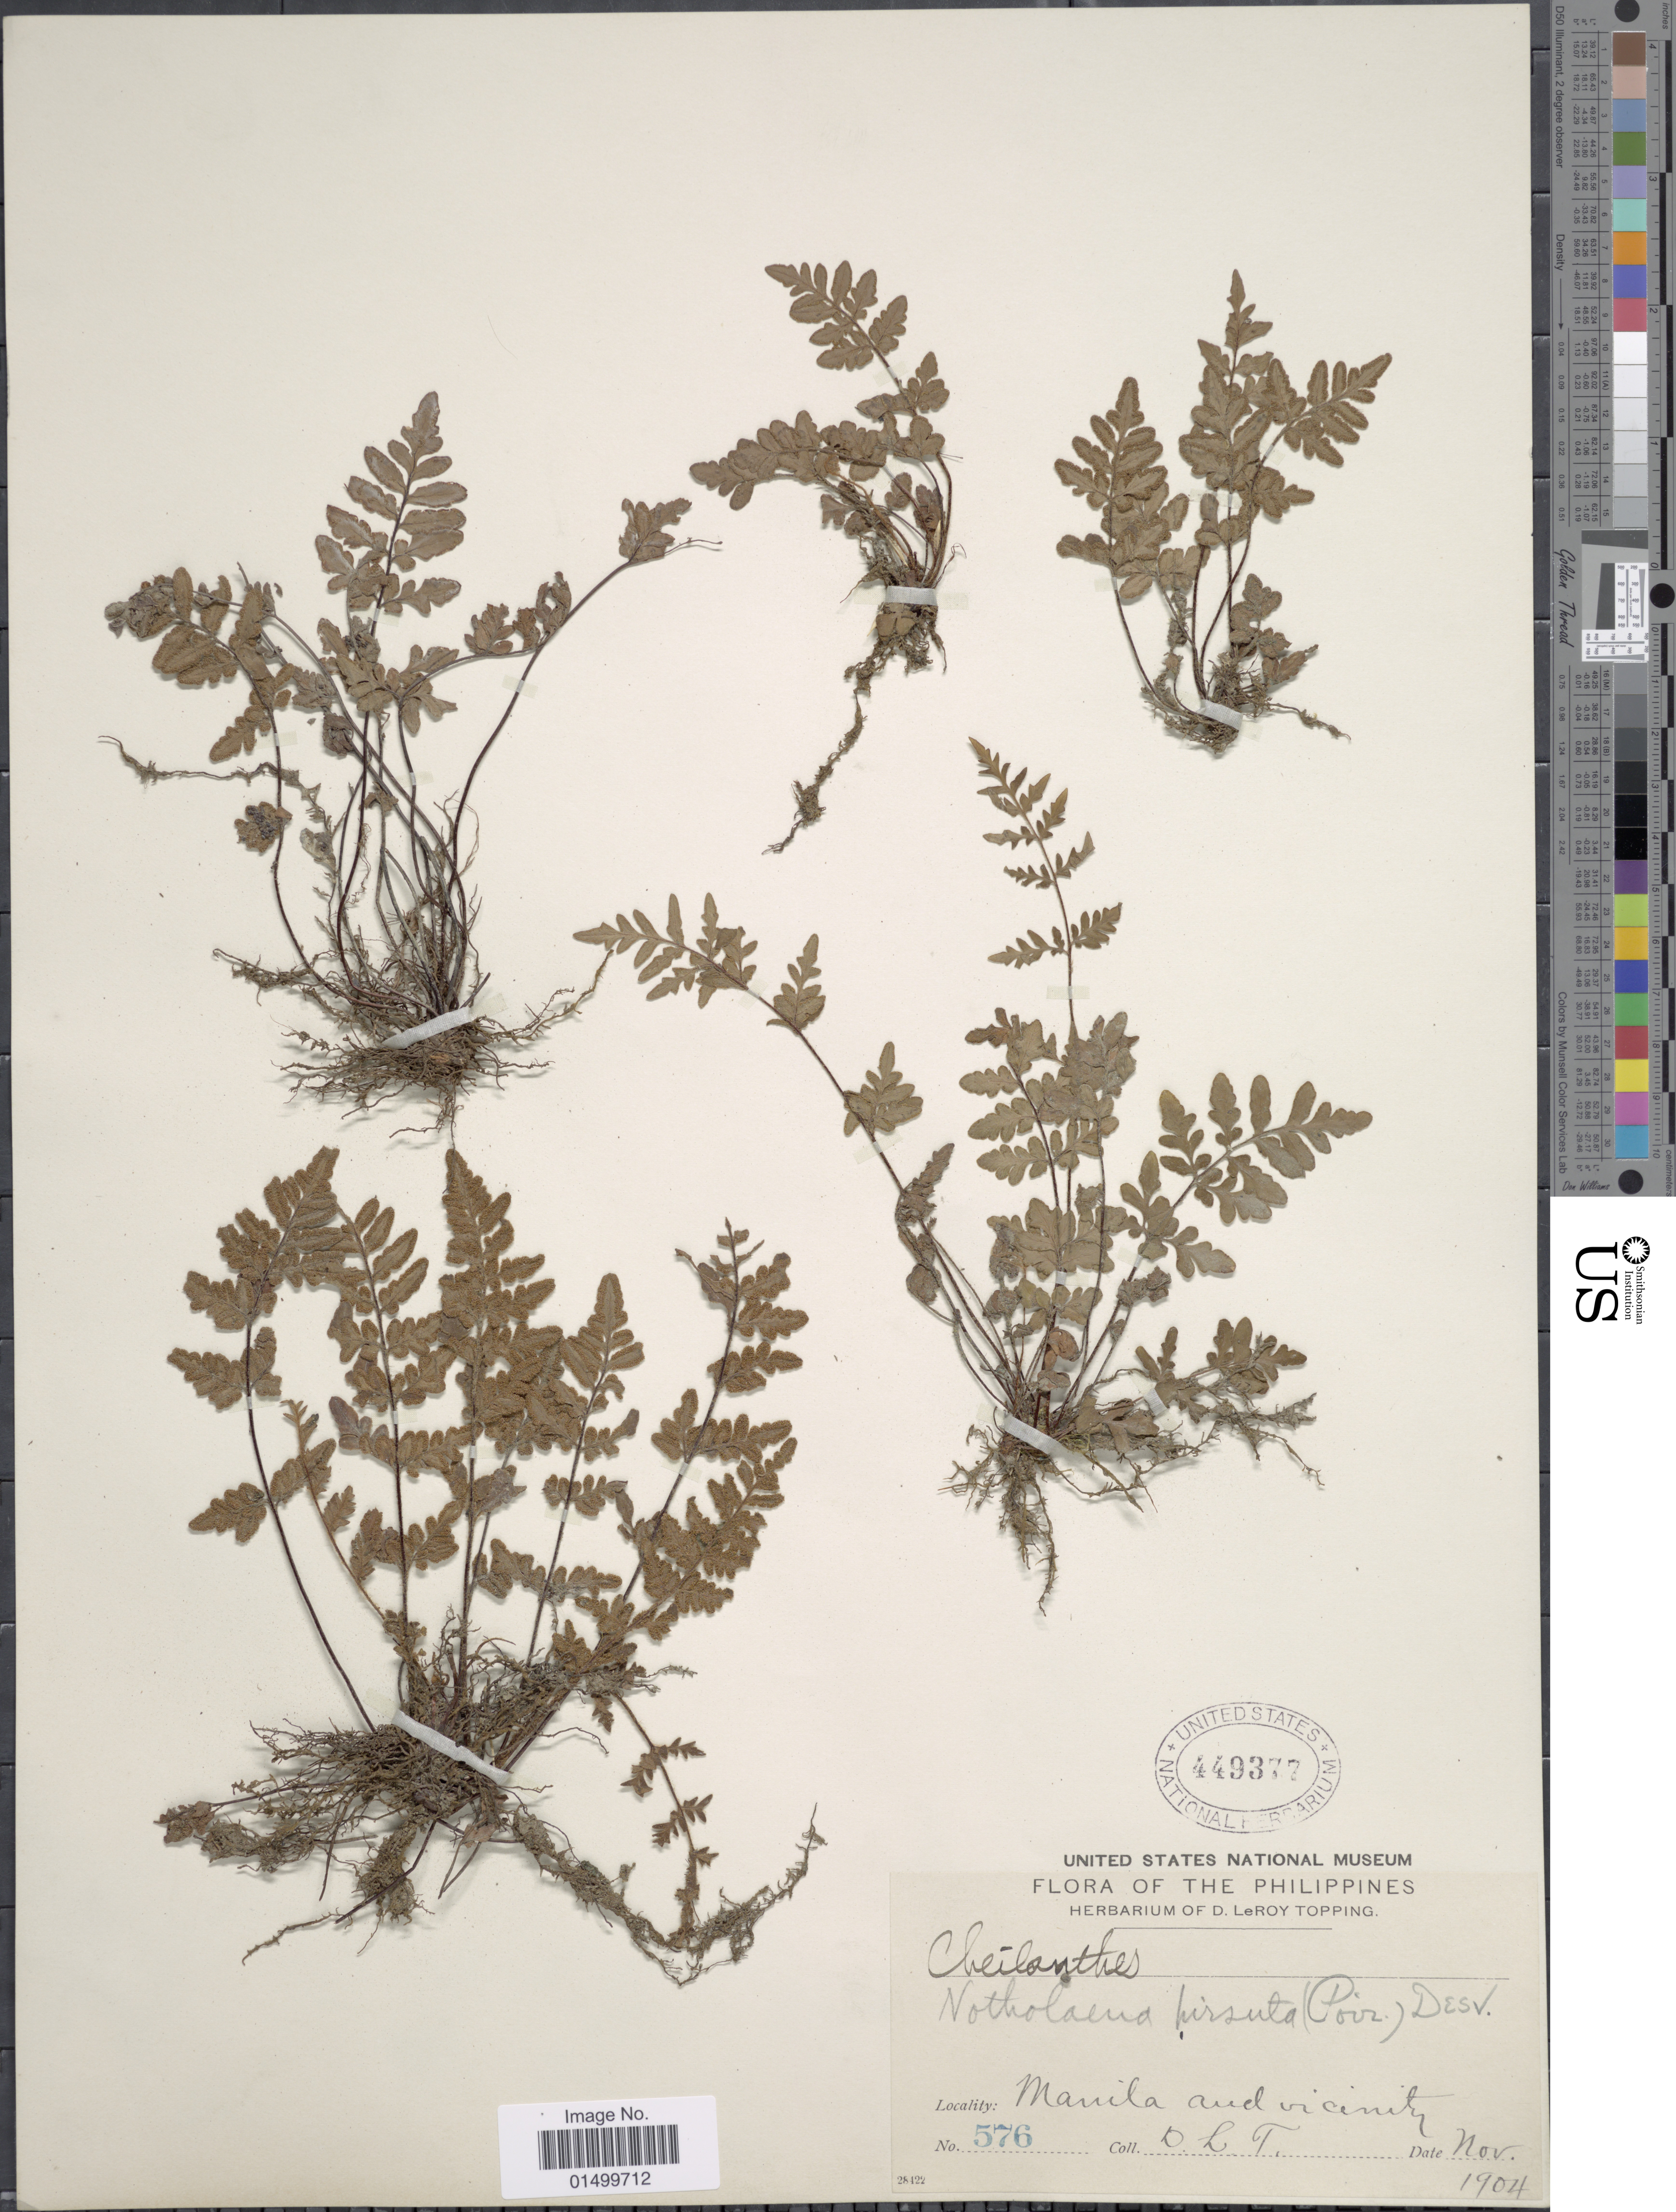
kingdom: Plantae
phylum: Tracheophyta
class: Polypodiopsida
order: Polypodiales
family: Pteridaceae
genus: Cheilanthes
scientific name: Cheilanthes hirsuta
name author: Link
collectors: D. L. Topping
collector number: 576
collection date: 1904-11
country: Philippines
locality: Manila and vicinity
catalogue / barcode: US 449377